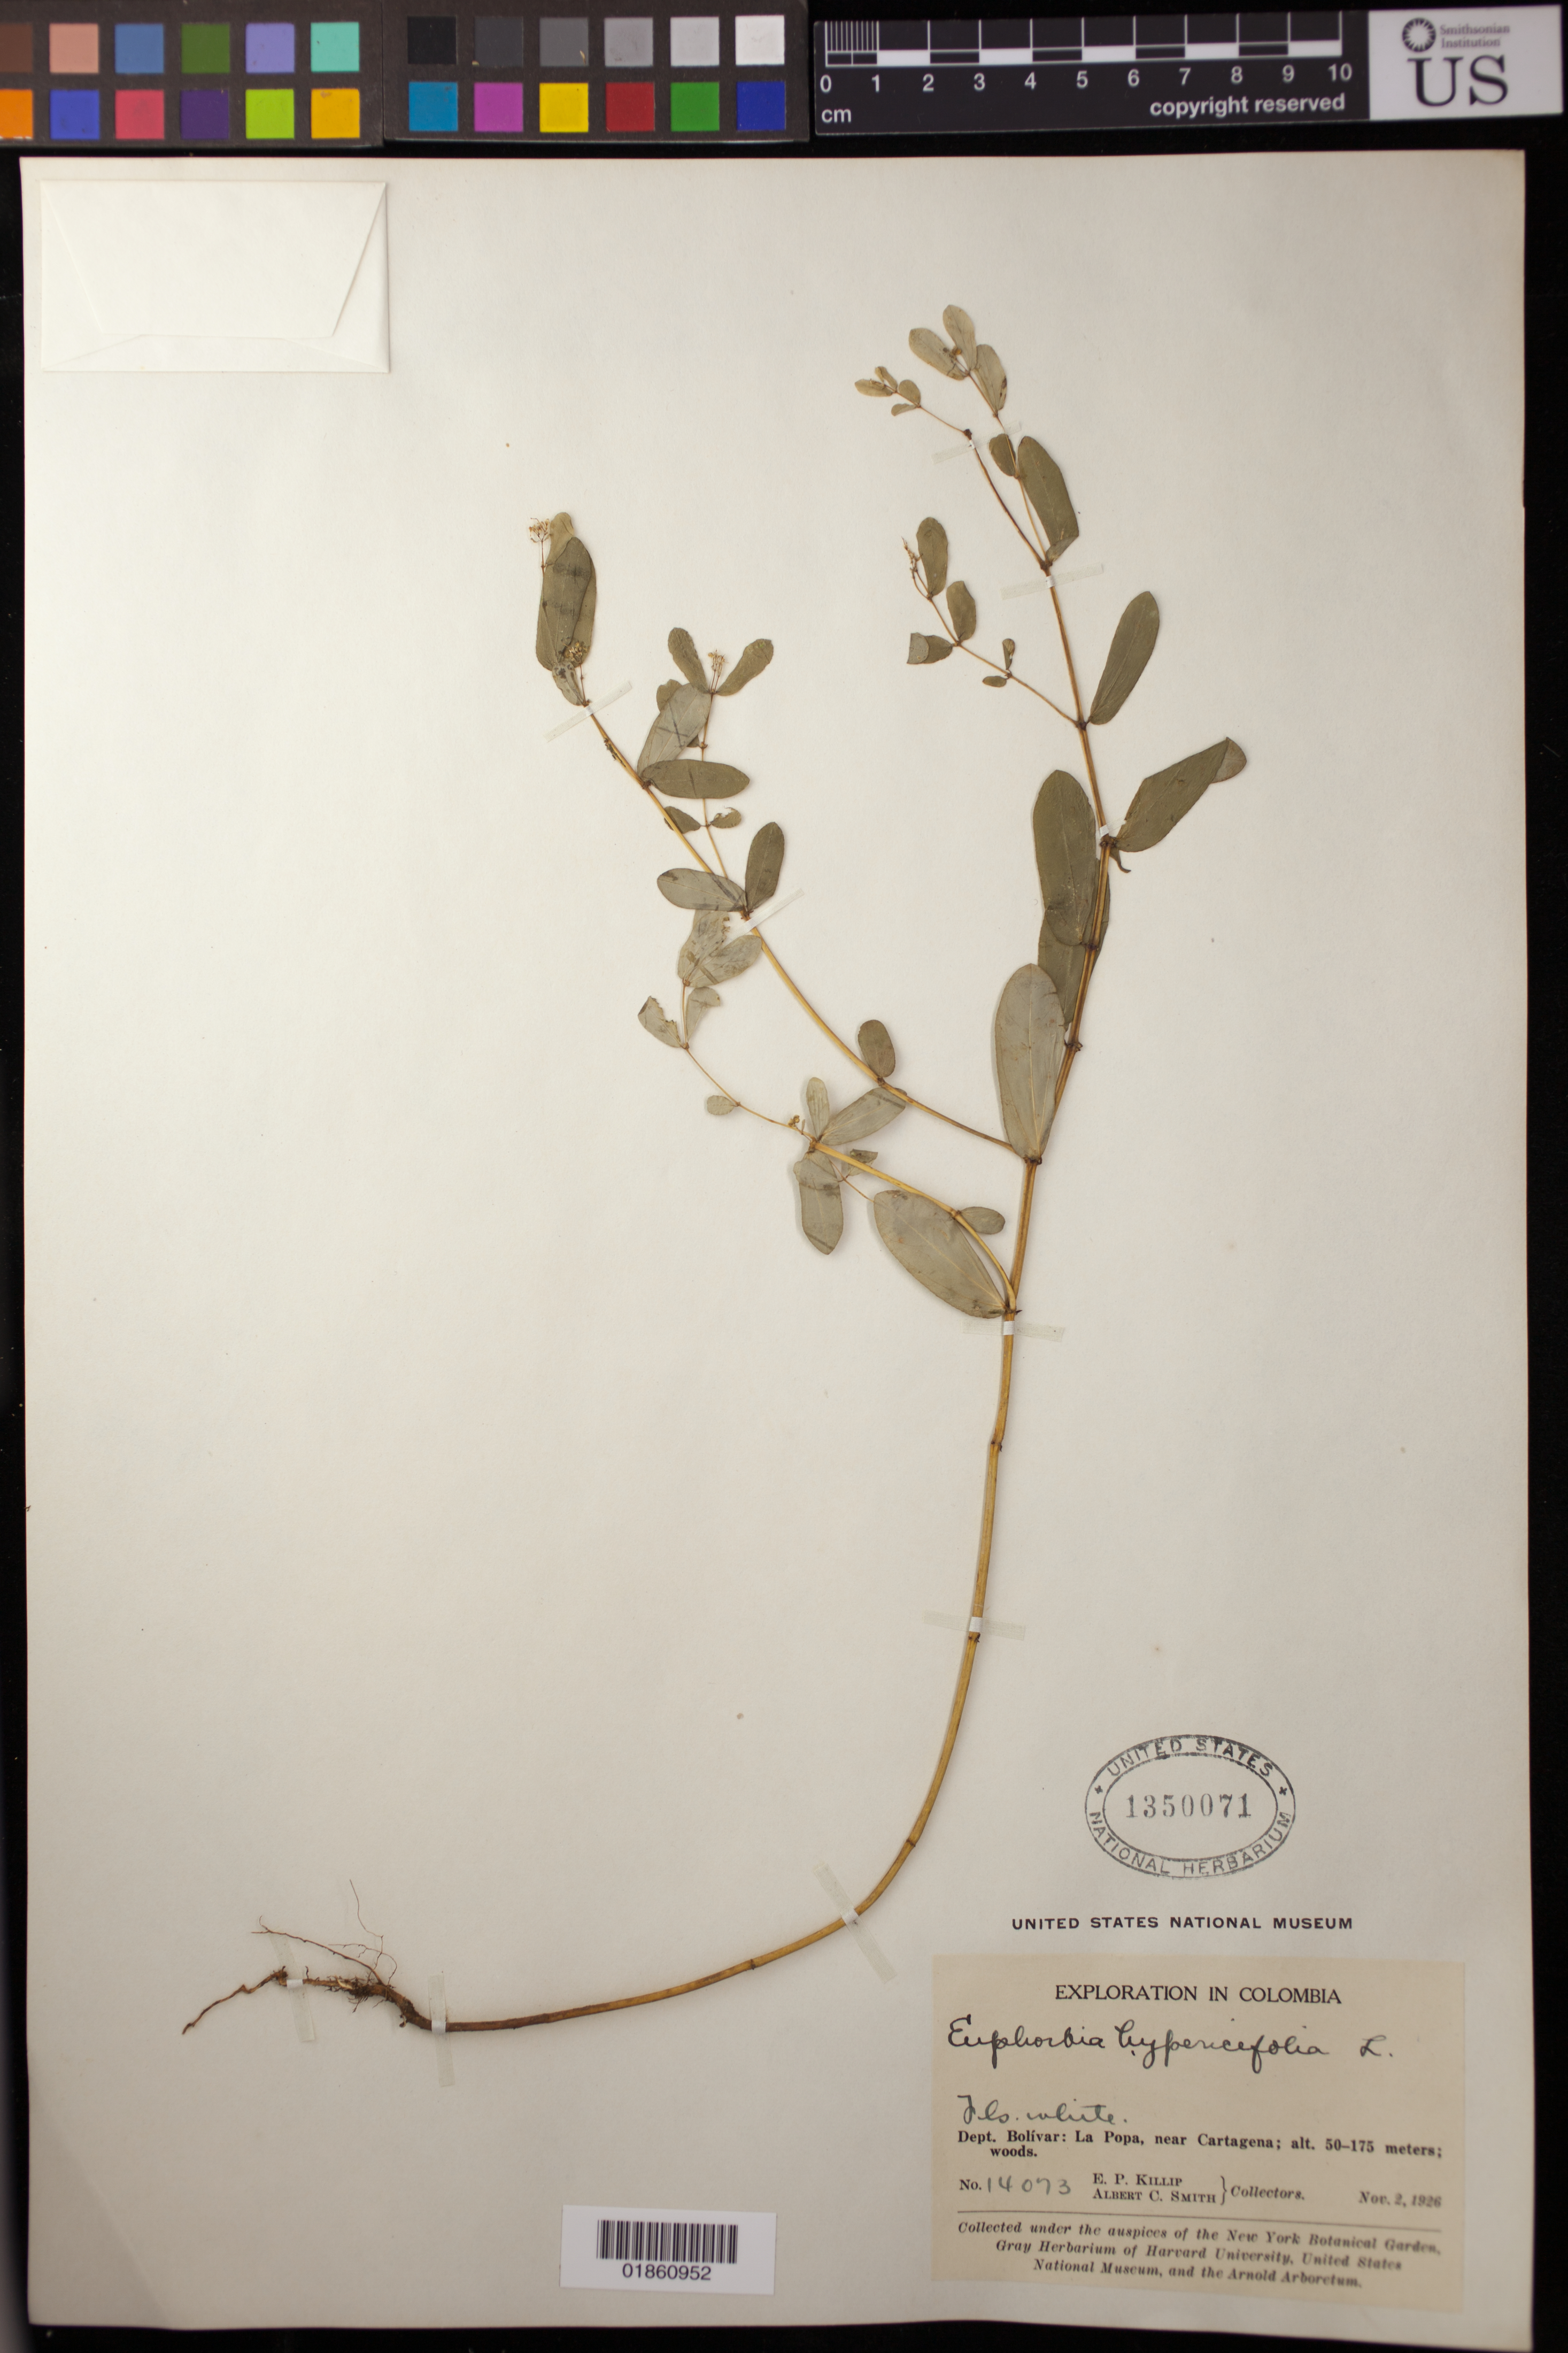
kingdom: Plantae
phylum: Tracheophyta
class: Magnoliopsida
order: Malpighiales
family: Euphorbiaceae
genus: Euphorbia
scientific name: Euphorbia hypericifolia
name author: L.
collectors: E. P. Killip & A. C. Smith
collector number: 14073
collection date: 1926-11-02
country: Colombia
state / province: Bolívar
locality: La Popa, near Cartagena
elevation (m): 50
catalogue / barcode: US 1350071